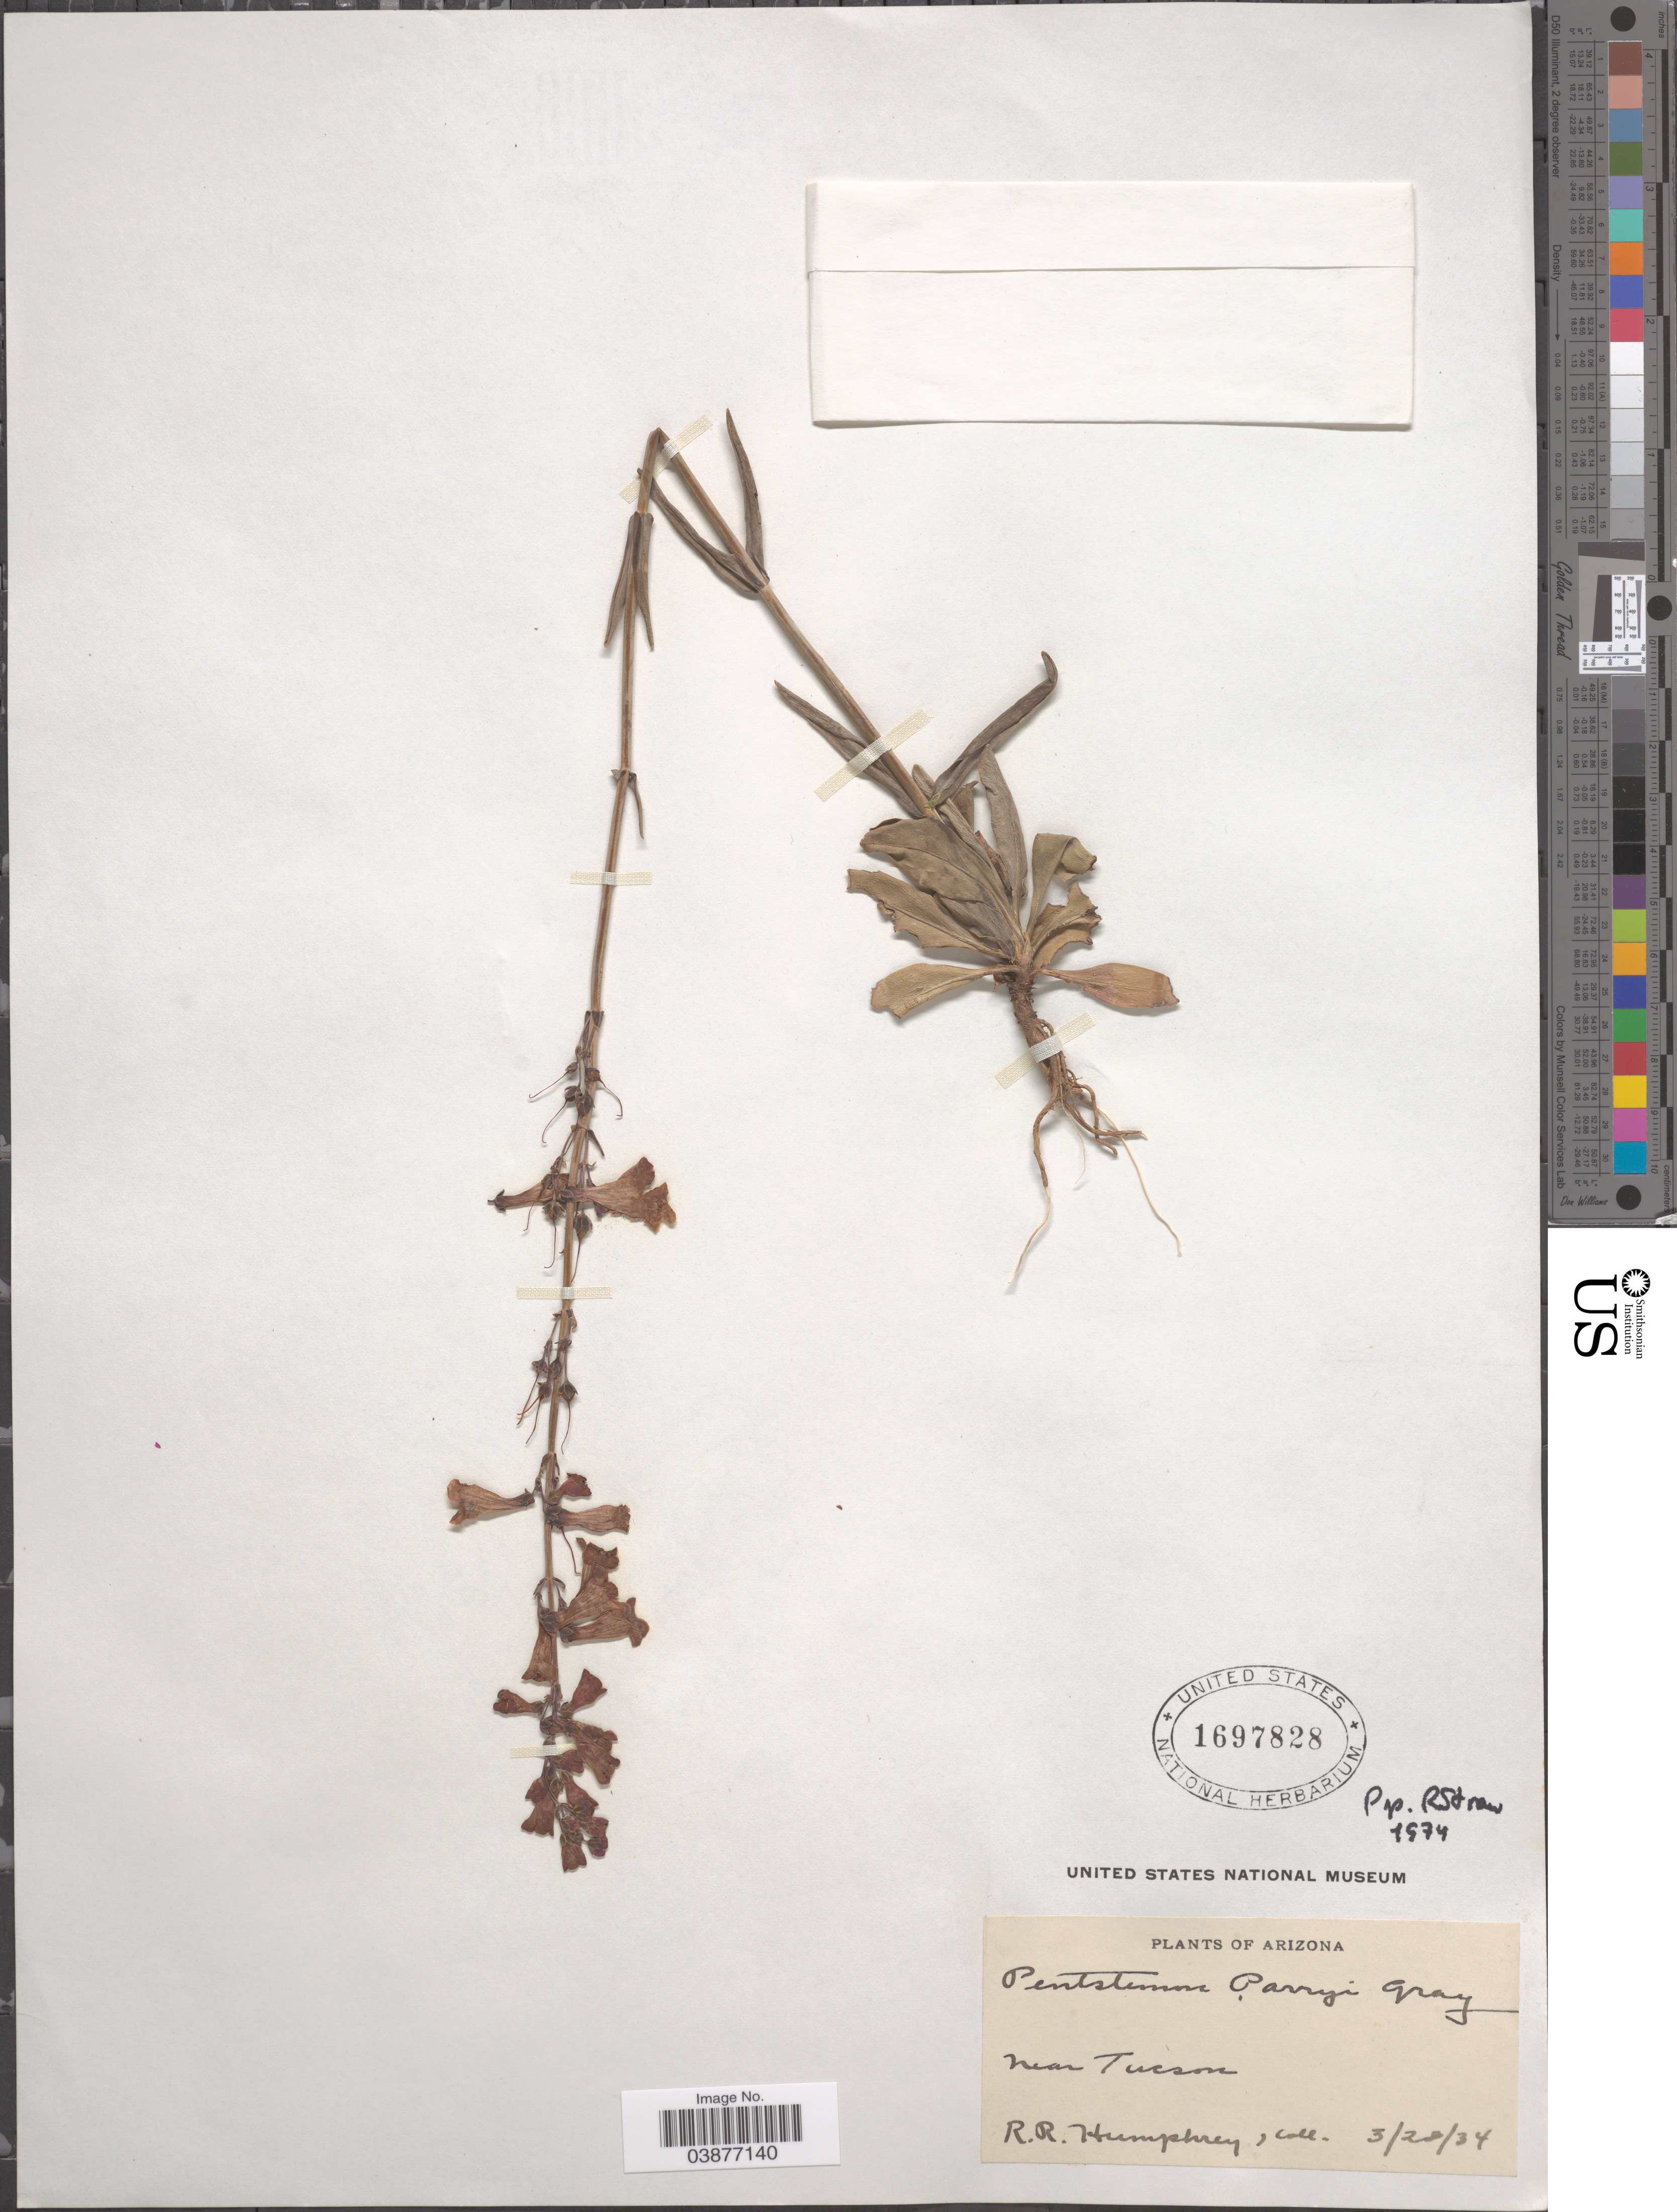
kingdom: Plantae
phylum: Tracheophyta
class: Magnoliopsida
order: Lamiales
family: Plantaginaceae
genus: Penstemon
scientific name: Penstemon parryi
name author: A. Gray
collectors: R. Humphrey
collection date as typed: Transcribed d/m/y: 28/3/34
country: United States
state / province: Arizona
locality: Near Tucson.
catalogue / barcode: US 1697828